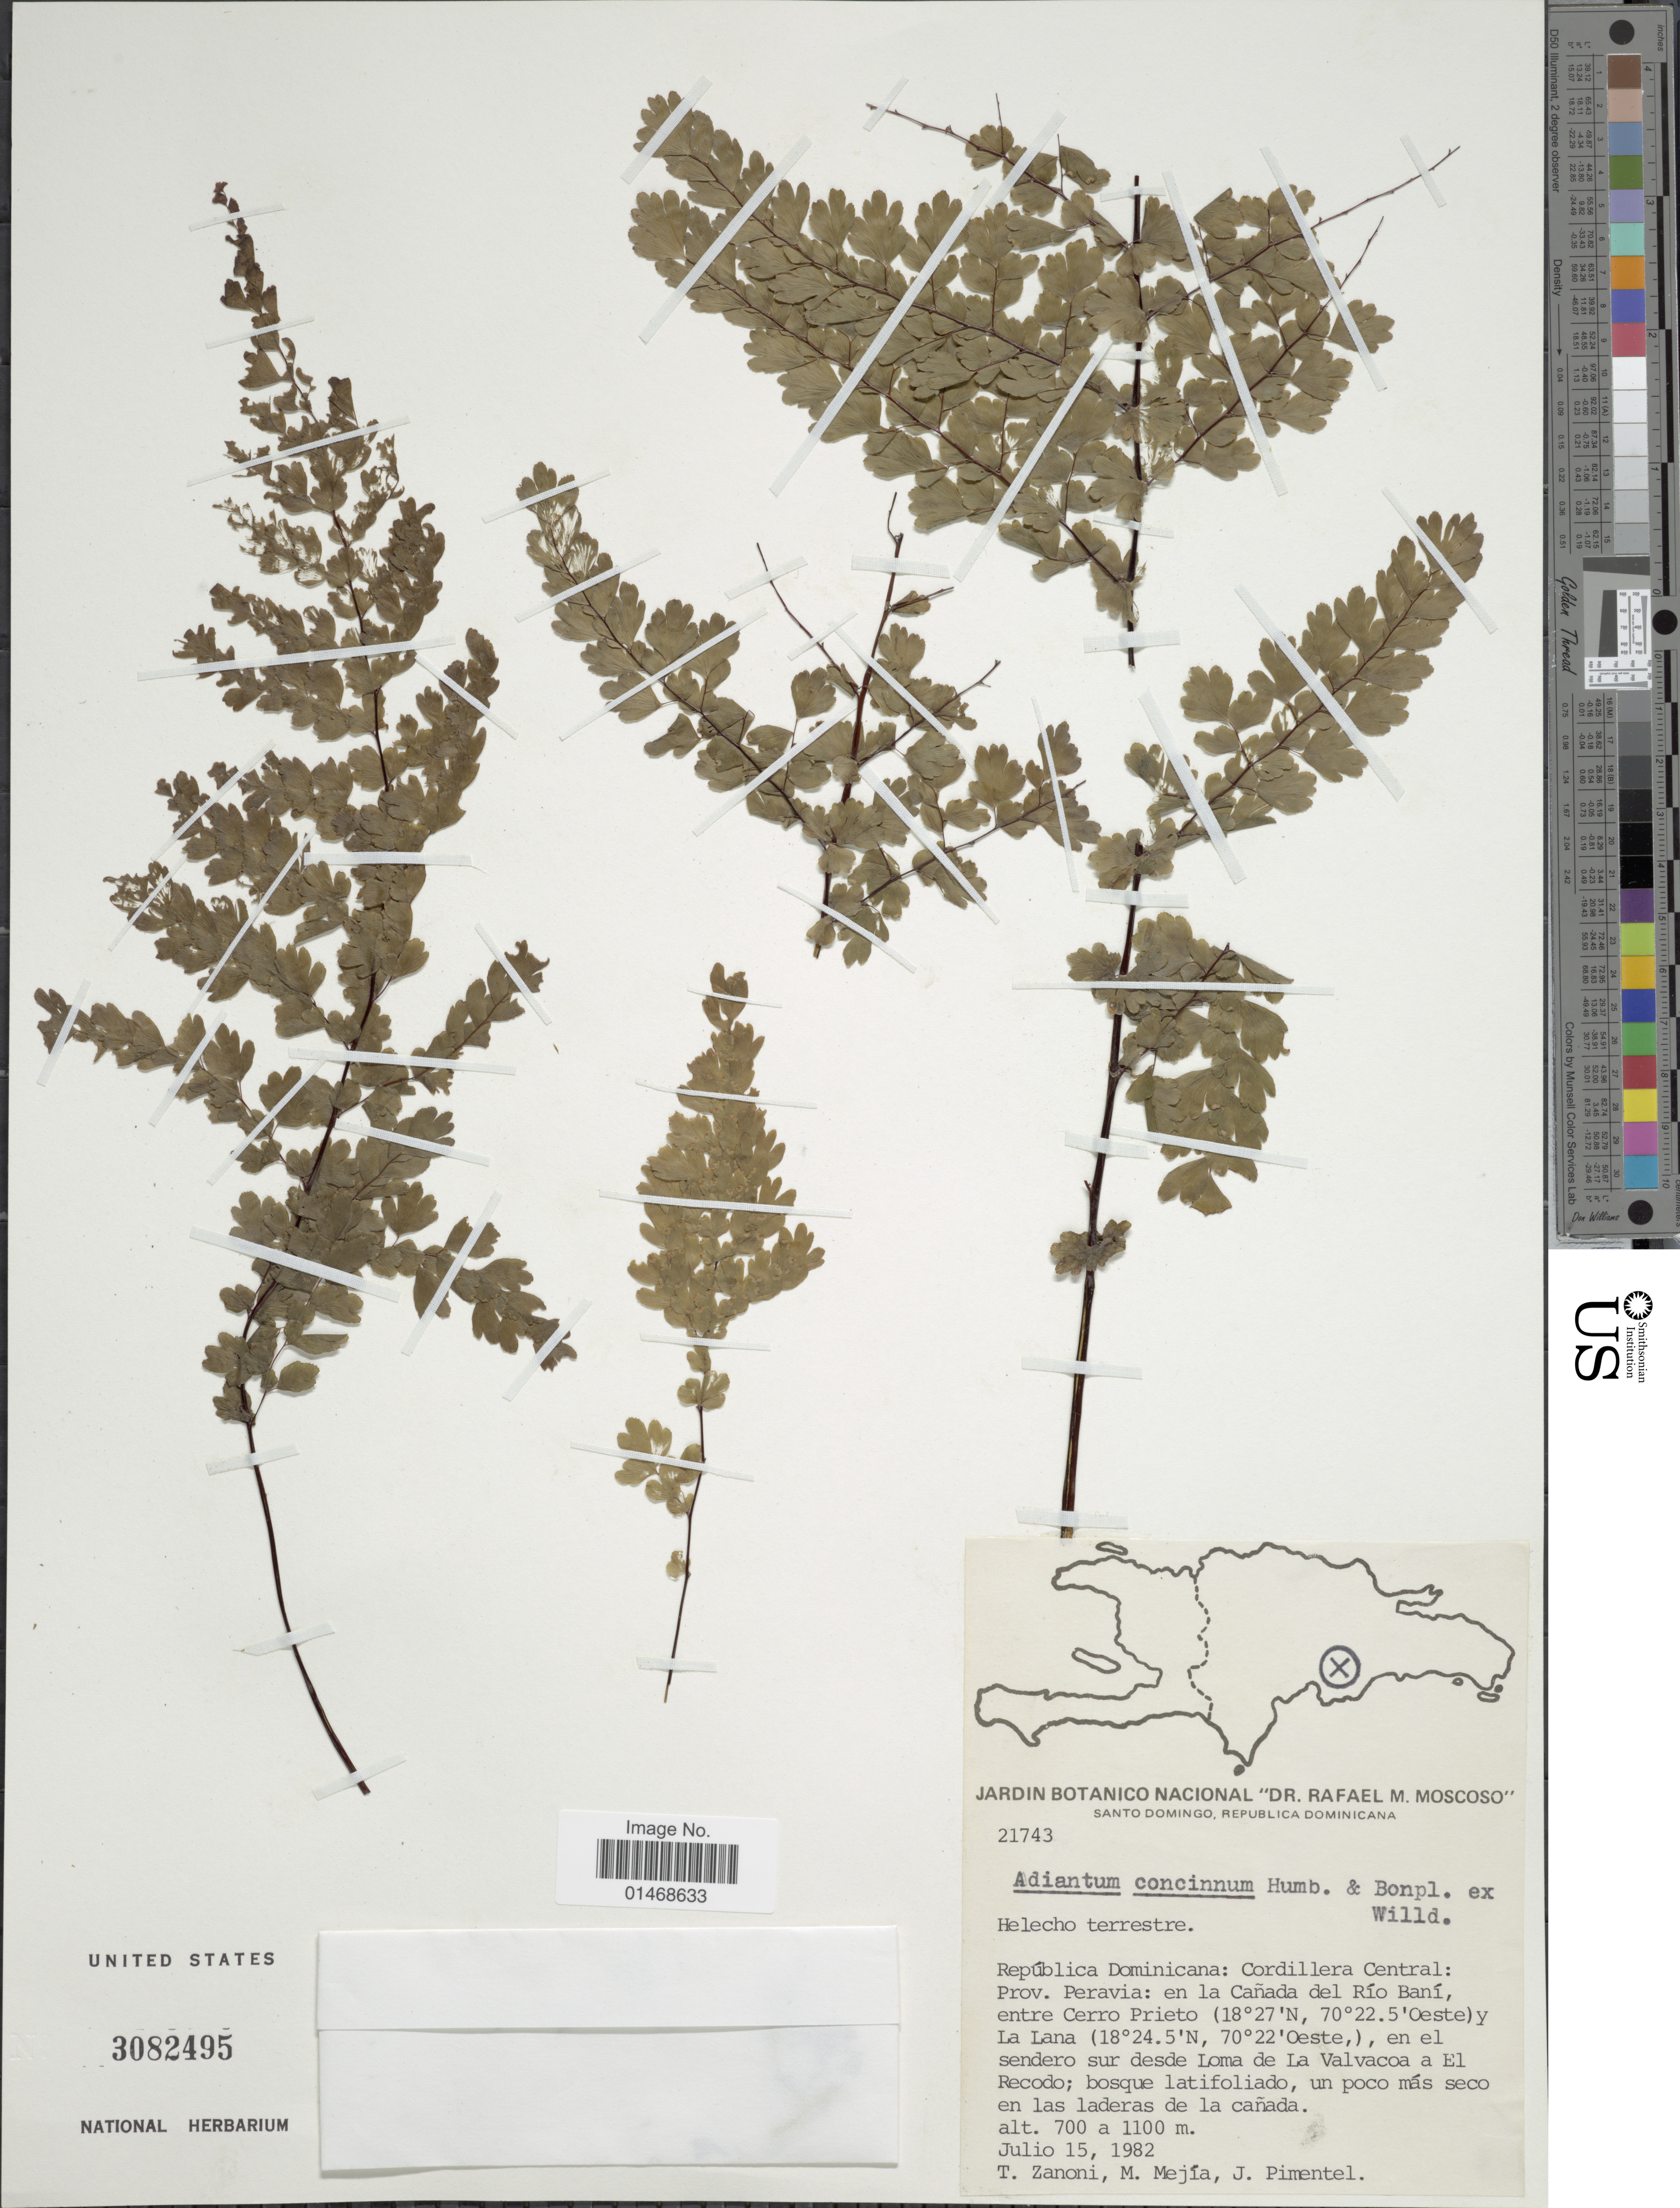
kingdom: Plantae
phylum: Tracheophyta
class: Polypodiopsida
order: Polypodiales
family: Pteridaceae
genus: Adiantum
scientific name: Adiantum concinnum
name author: Humb. & Bonpl. ex Willd.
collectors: T. A. Zanoni, M. Mejia & J. Pimentel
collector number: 21743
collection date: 1982-07-15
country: Dominican Republic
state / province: Peravia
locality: Cordillera Central: en la Cañada del Río Baní, entre Cerro Prieto y La Lana, en el sendero sur desde Loam de La Valvacoa a El Recodo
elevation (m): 100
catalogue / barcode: US 3082495